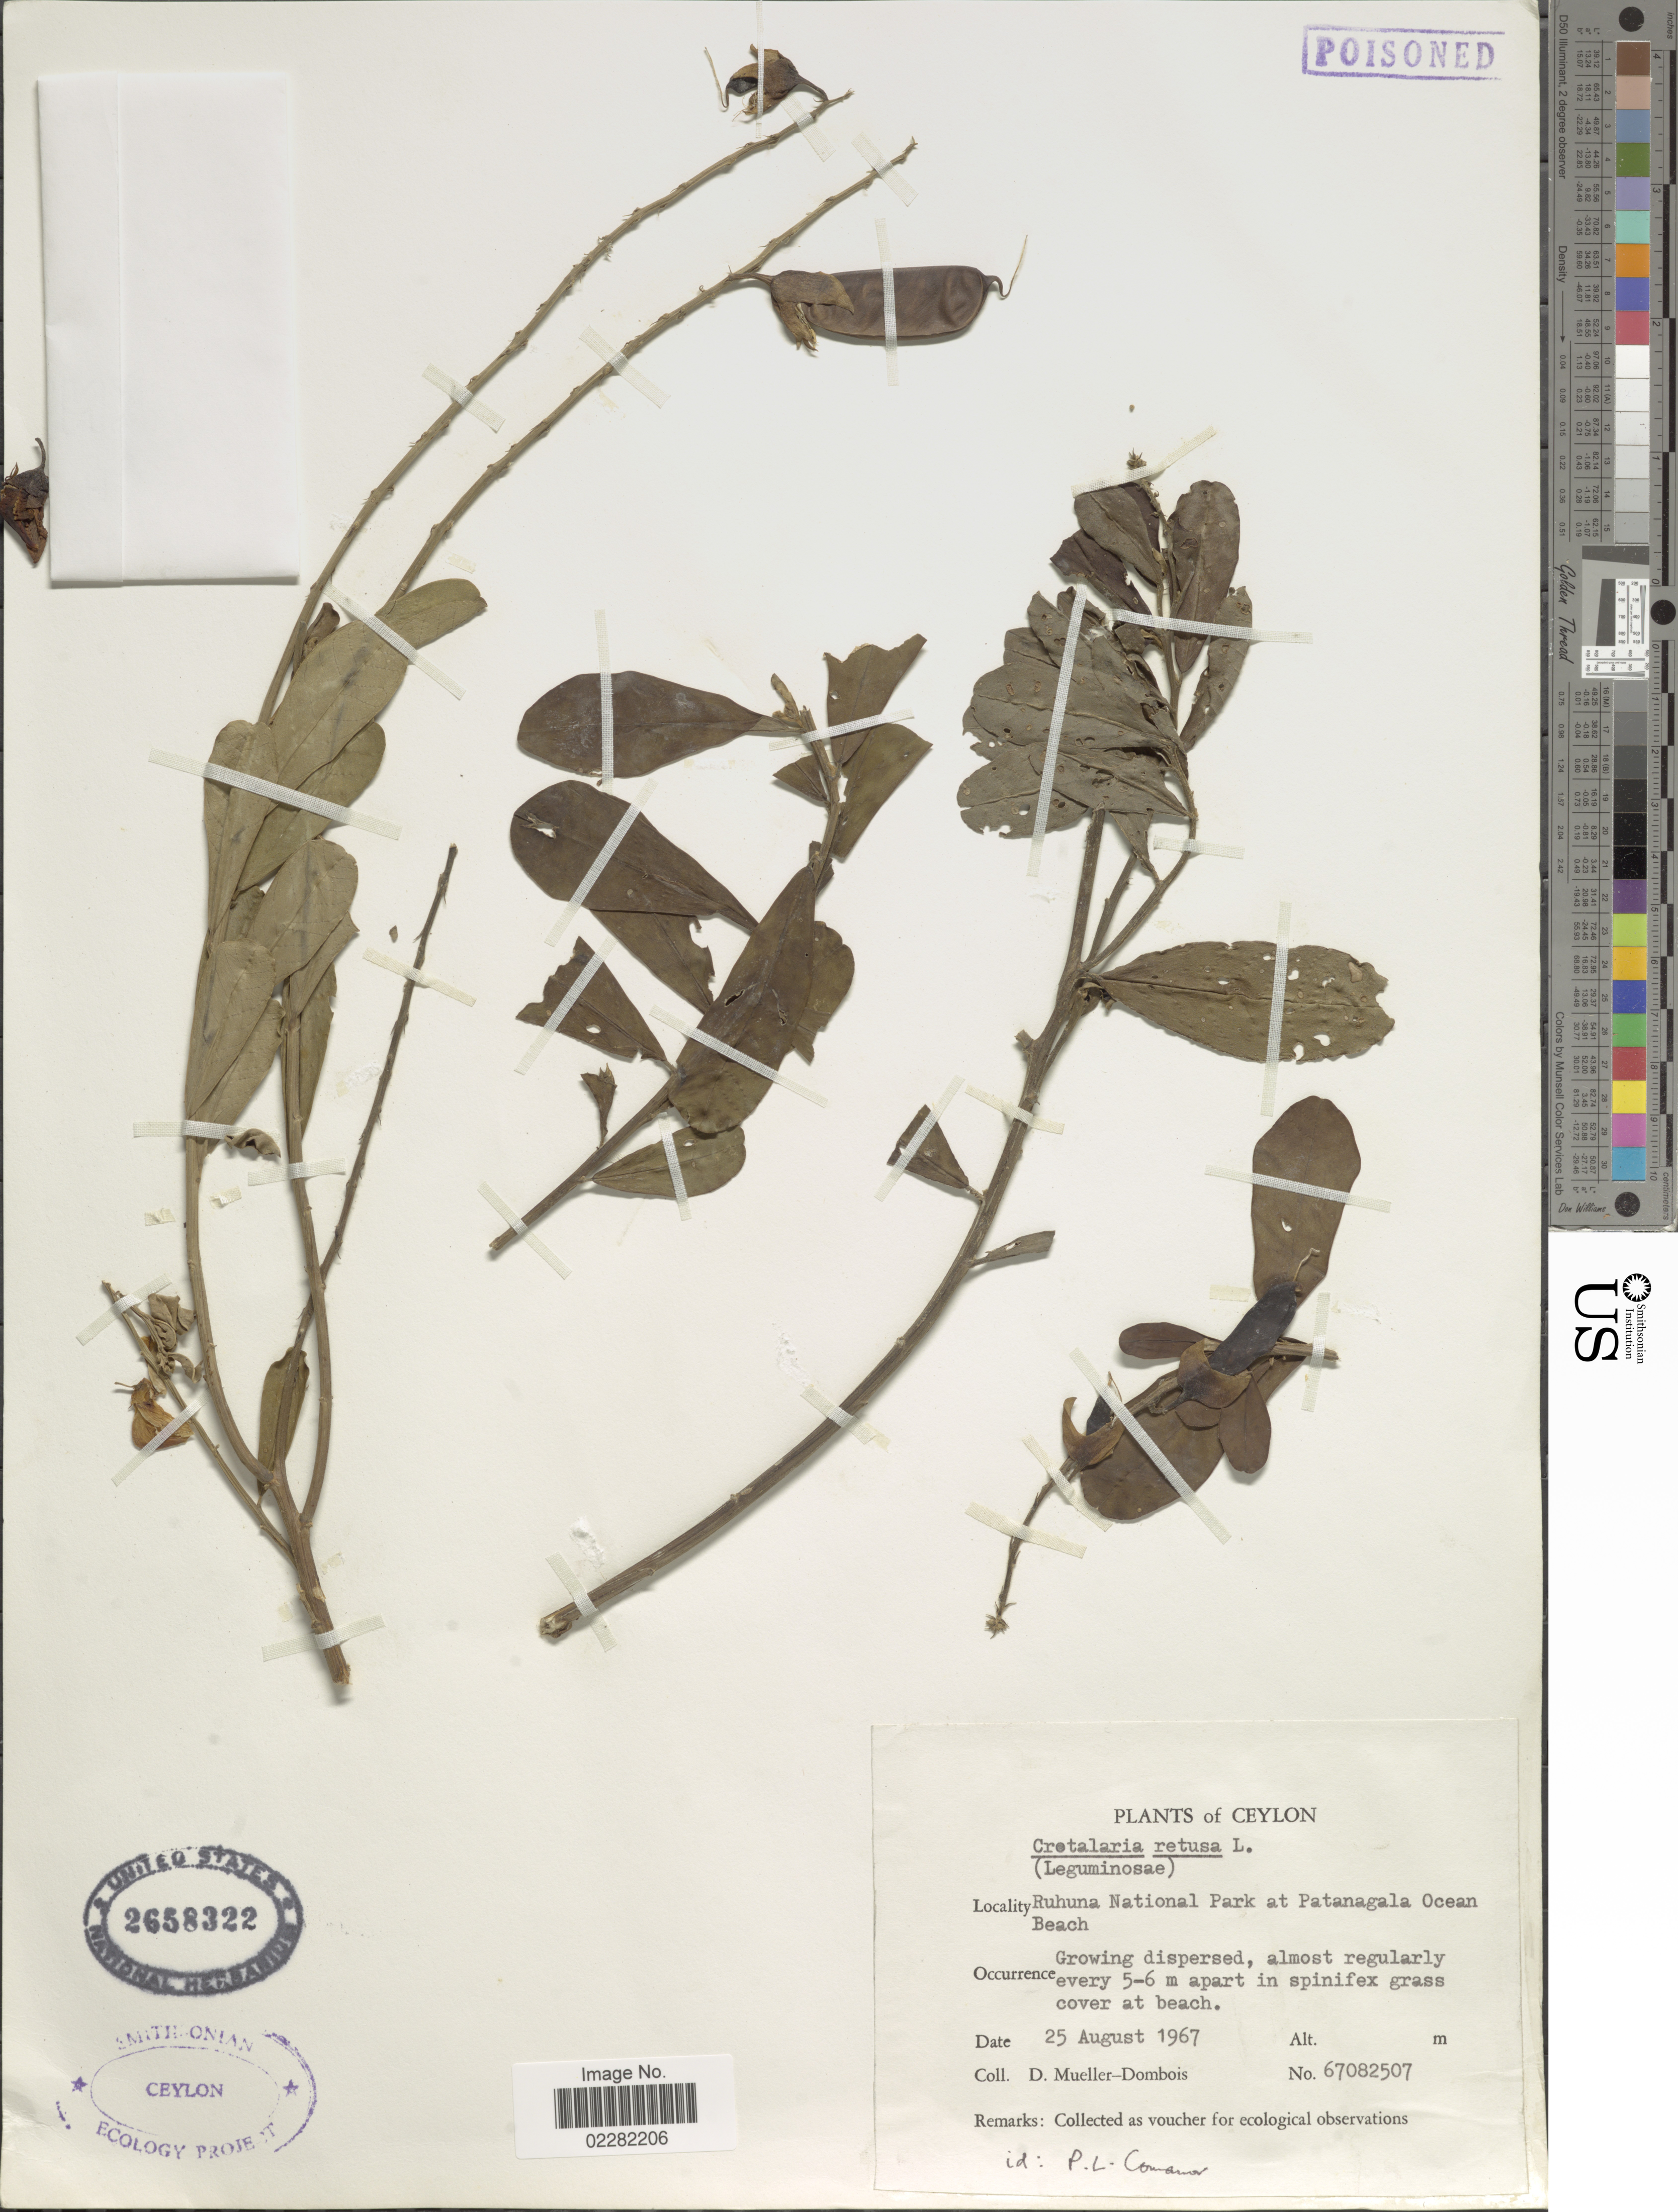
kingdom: Plantae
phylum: Tracheophyta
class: Magnoliopsida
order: Fabales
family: Fabaceae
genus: Crotalaria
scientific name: Crotalaria retusa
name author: L.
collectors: D. Mueller-Dombois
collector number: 67082507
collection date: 1967-08-25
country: Sri Lanka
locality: Ceylon, Ruhuna National Park at Patanagala Ocean Beach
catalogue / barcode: US 2658322